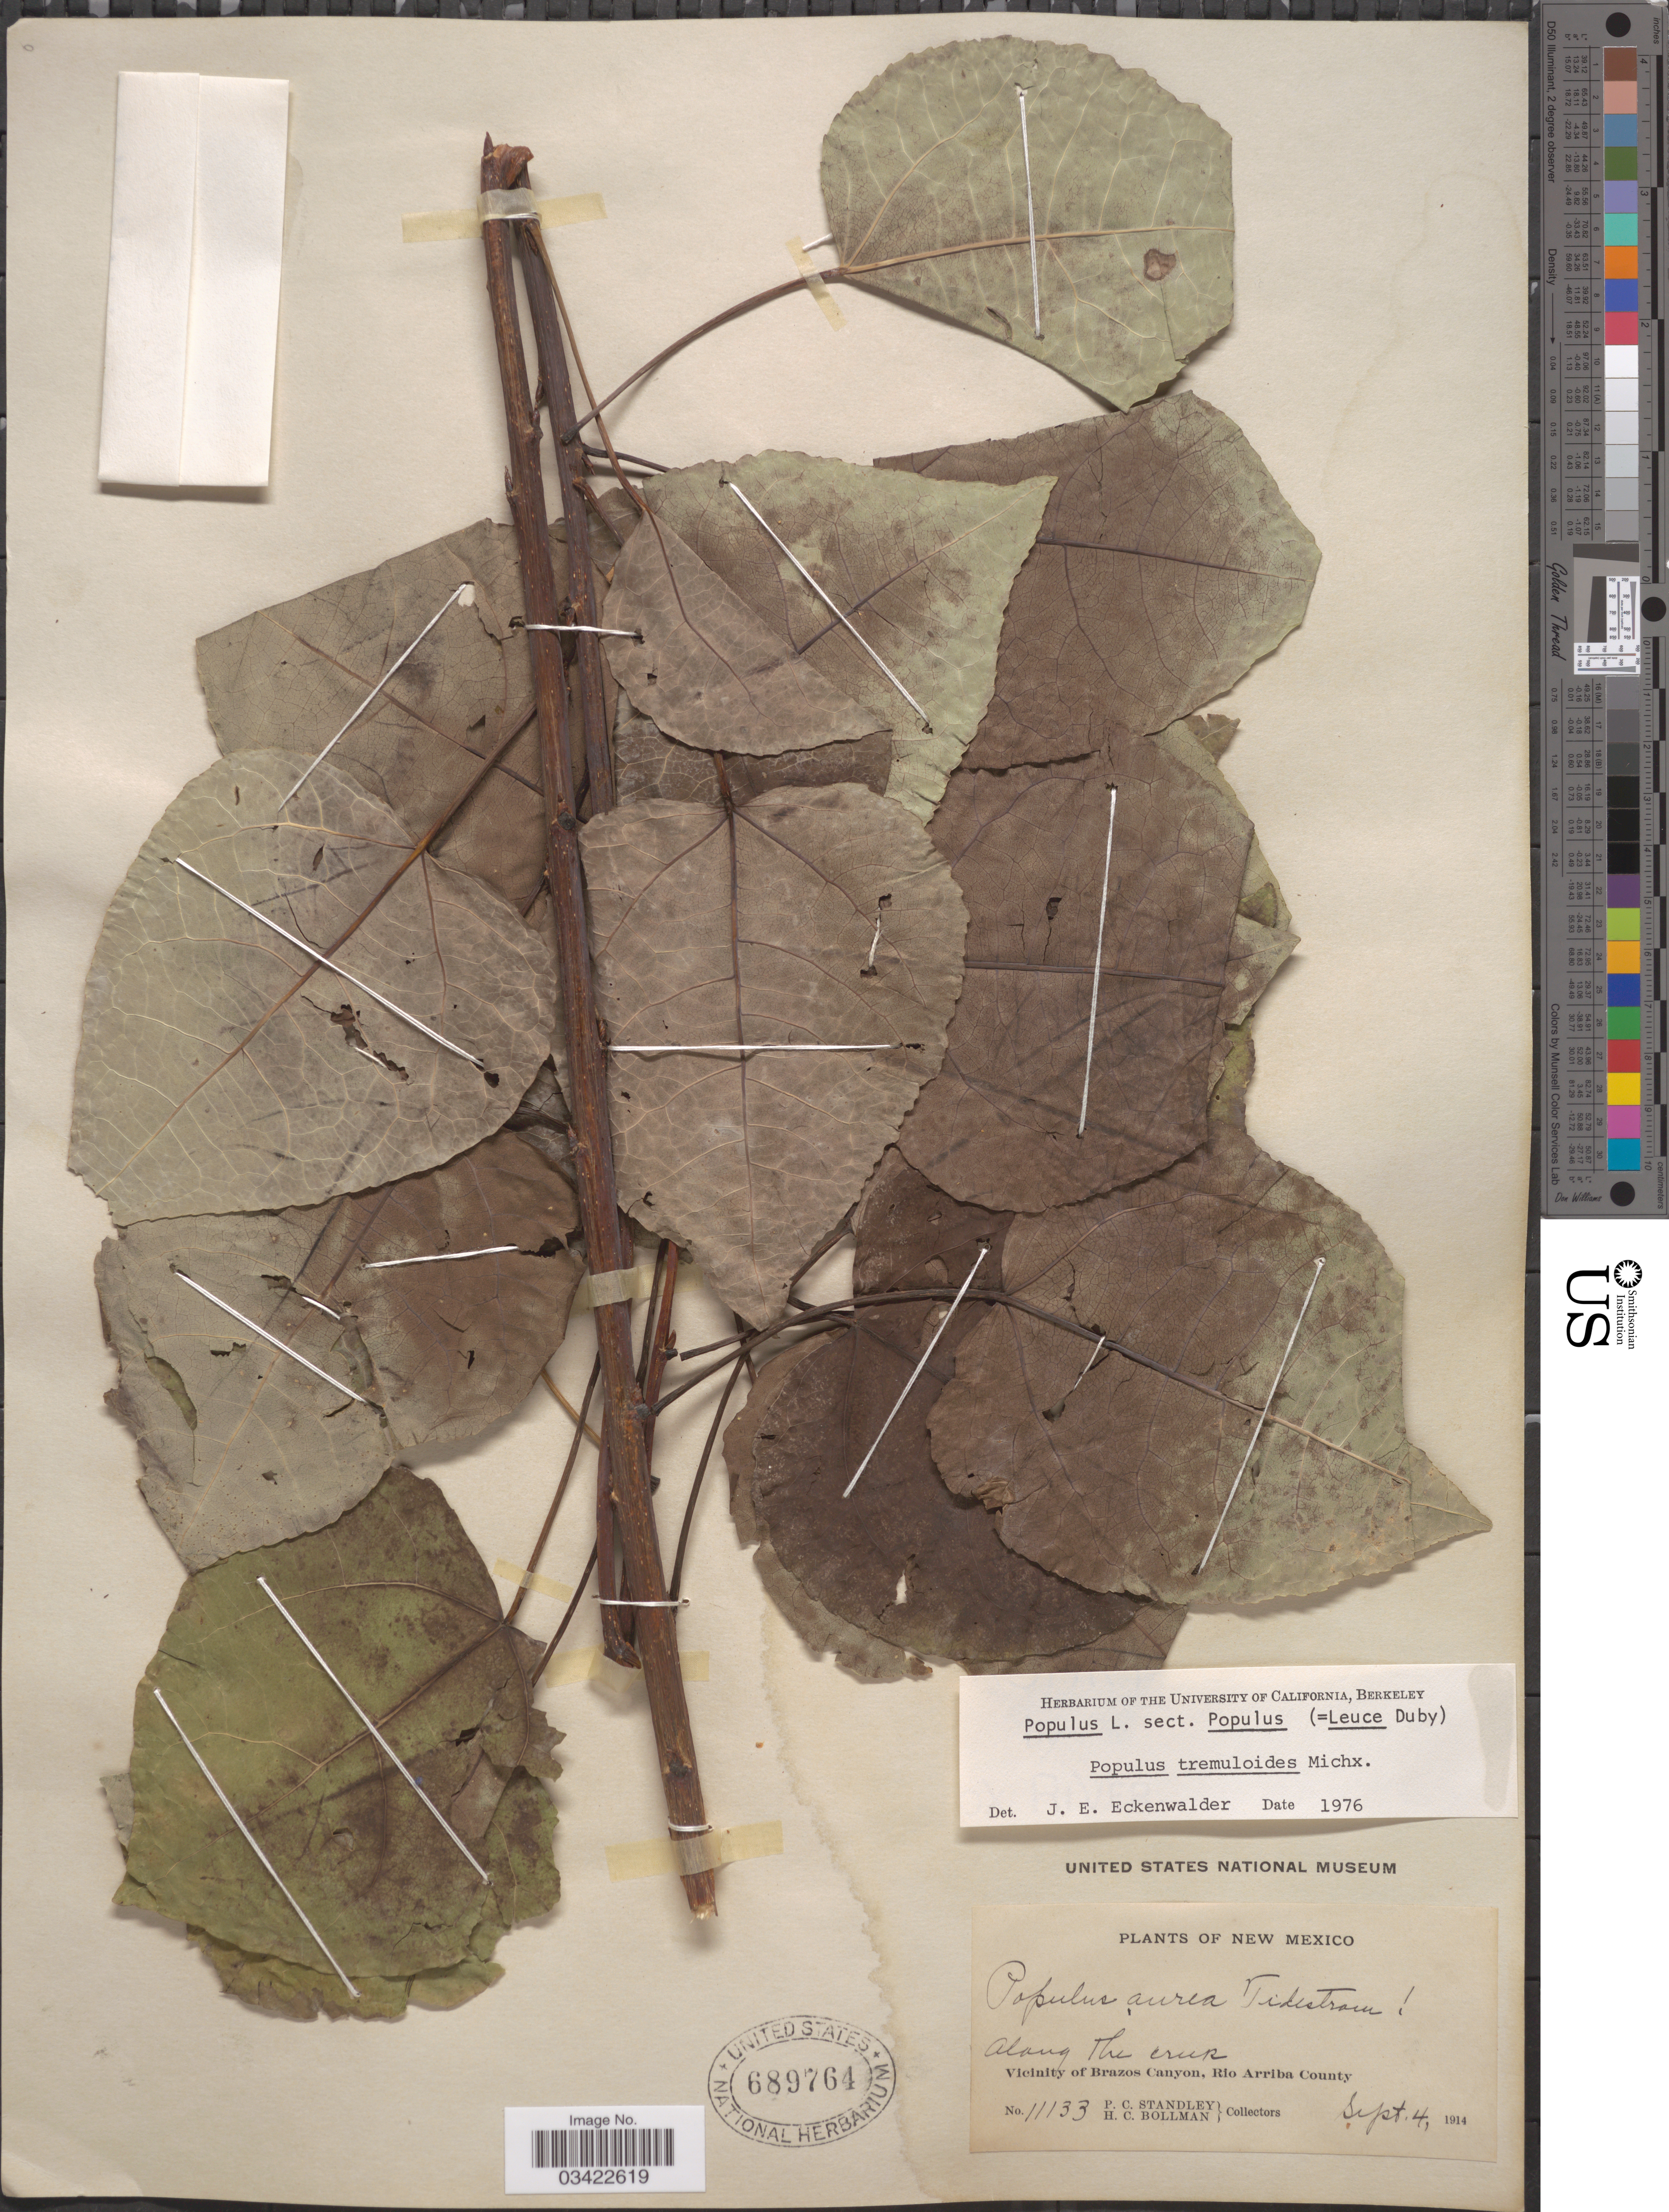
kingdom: Plantae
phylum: Tracheophyta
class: Magnoliopsida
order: Malpighiales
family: Salicaceae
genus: Populus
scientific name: Populus tremuloides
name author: Michx.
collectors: P. C. Standley & H. C. Bollman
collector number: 11133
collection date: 1914-09-04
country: United States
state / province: New Mexico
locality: Along the creek, Vicinity of Brazos Canyon, Rio Arriba County.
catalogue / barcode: US 689764